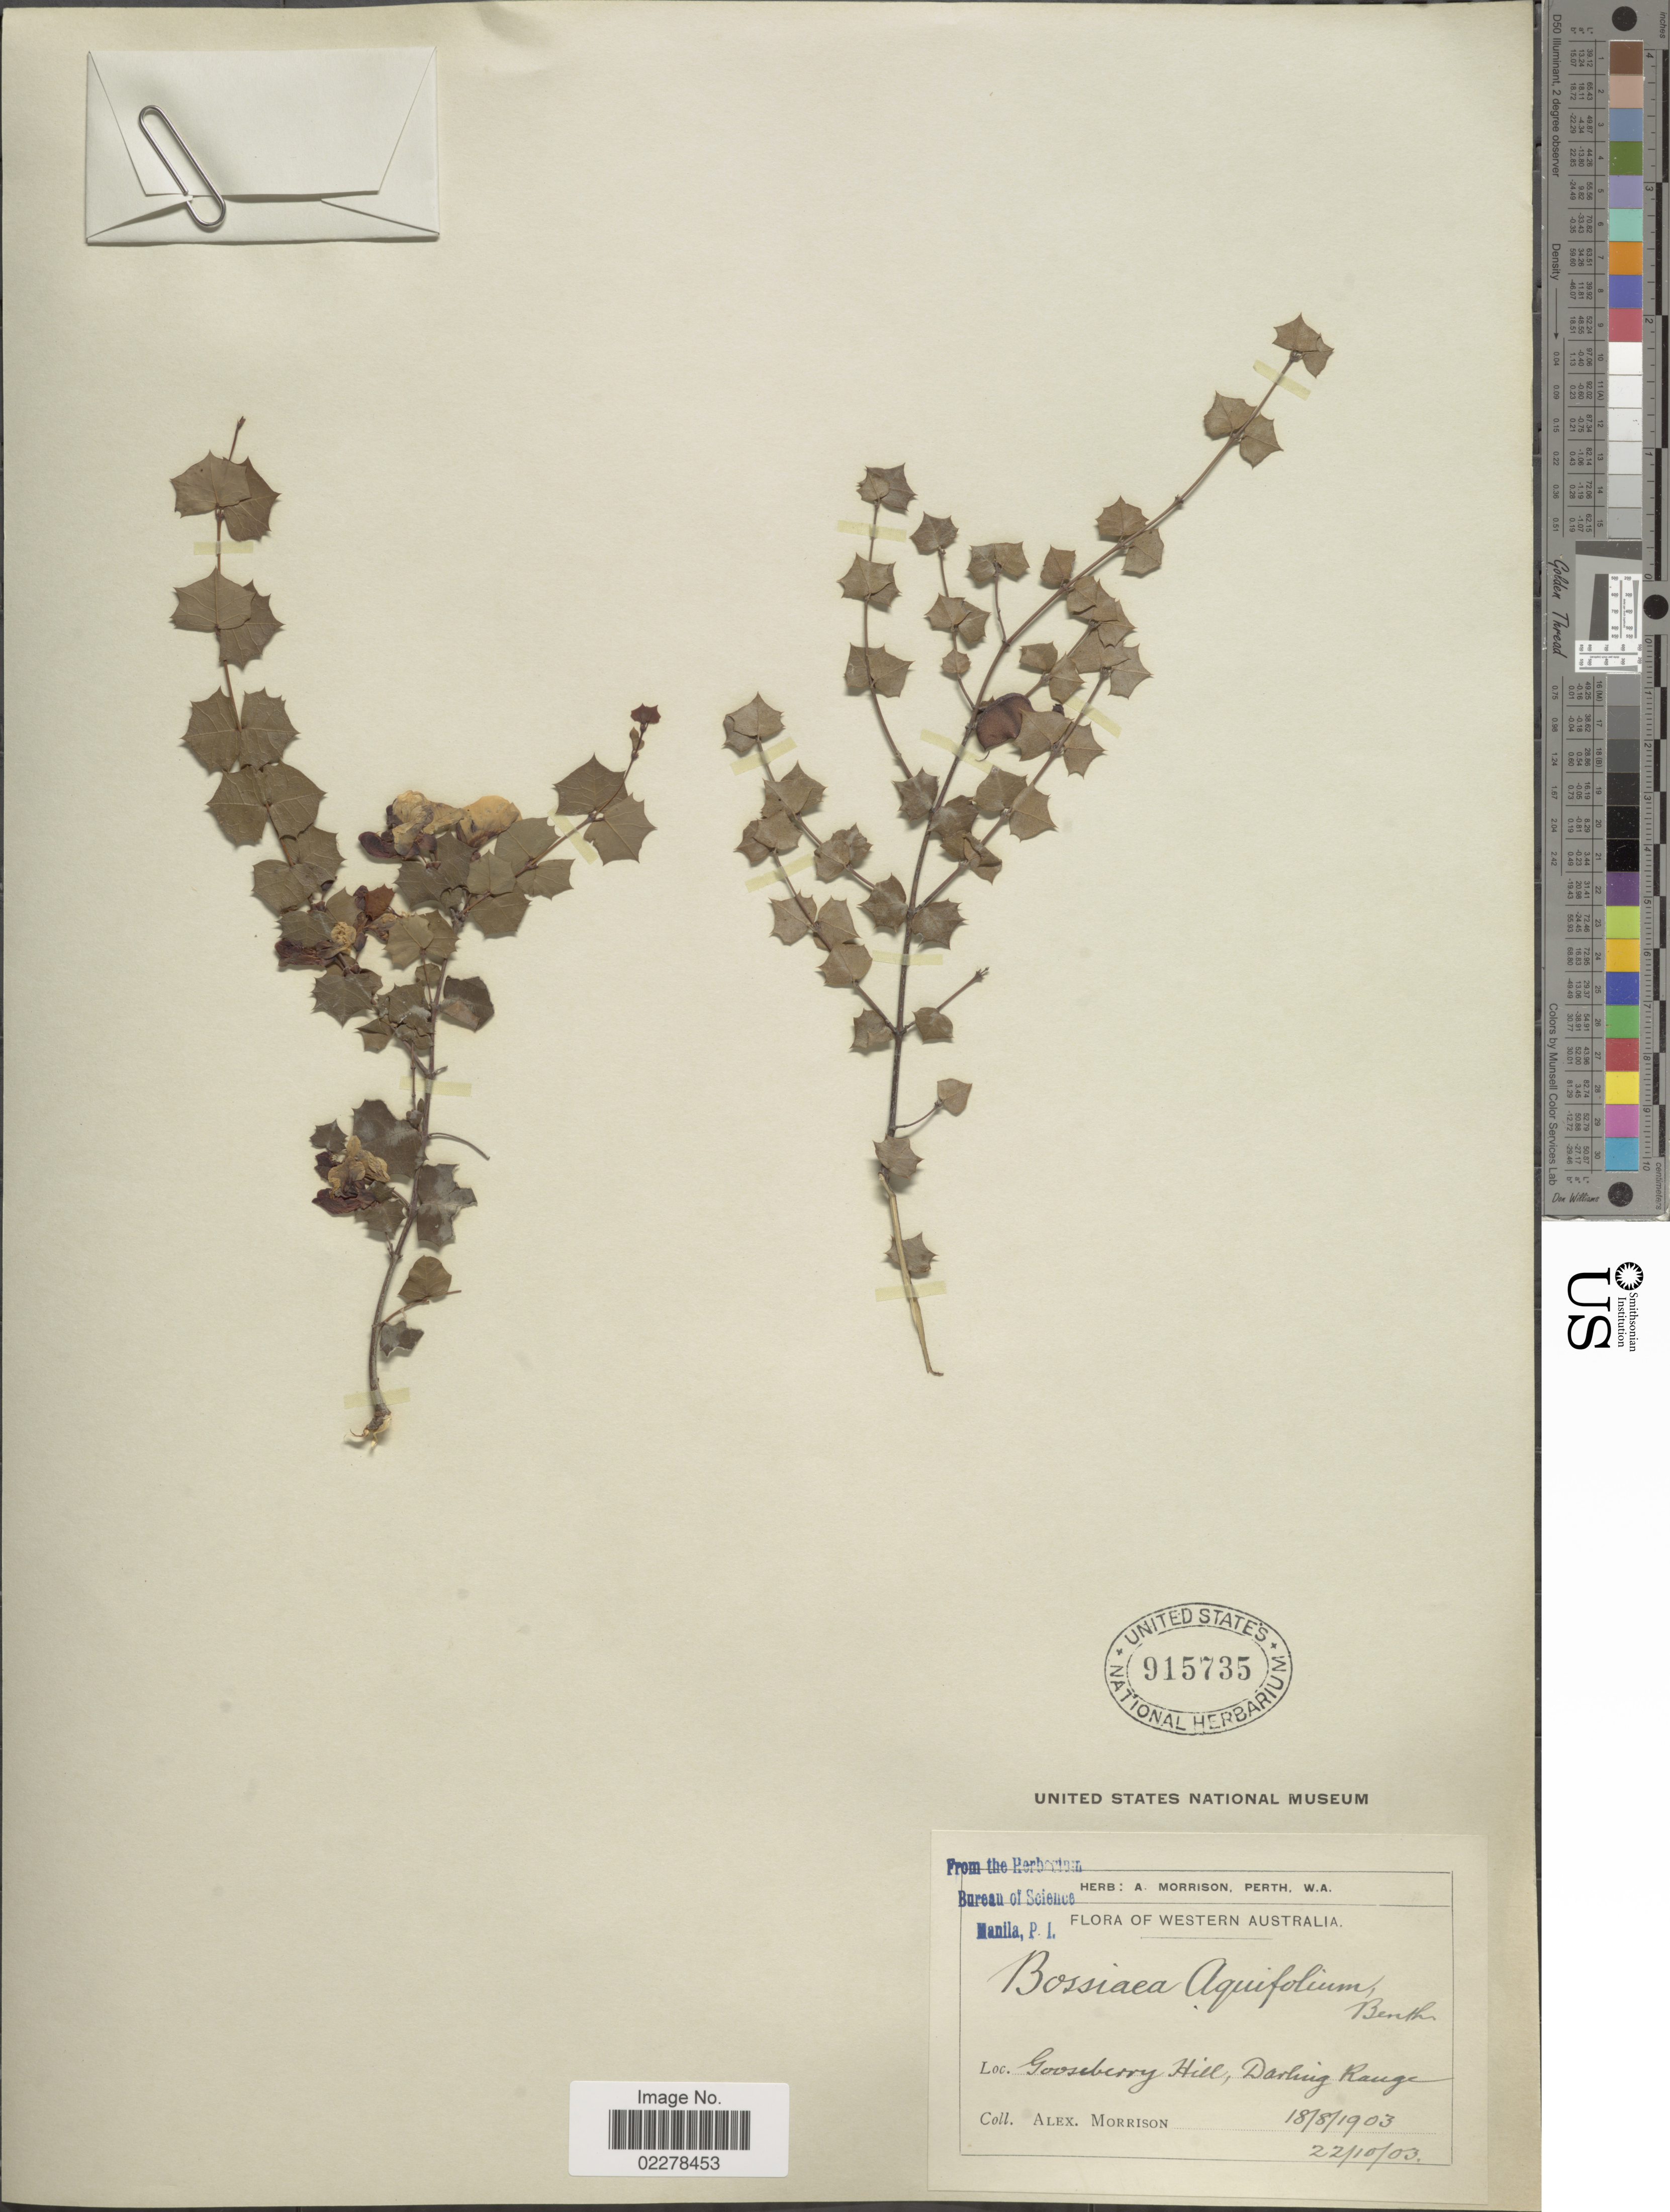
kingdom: Plantae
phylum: Tracheophyta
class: Magnoliopsida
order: Fabales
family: Fabaceae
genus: Bossiaea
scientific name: Bossiaea aquifolium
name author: R. Br.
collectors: A. Morrison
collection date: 1903-08-18/1903-10-22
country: Australia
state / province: Western Australia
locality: Gooseberry Hill, Darling Range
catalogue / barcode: US 915735